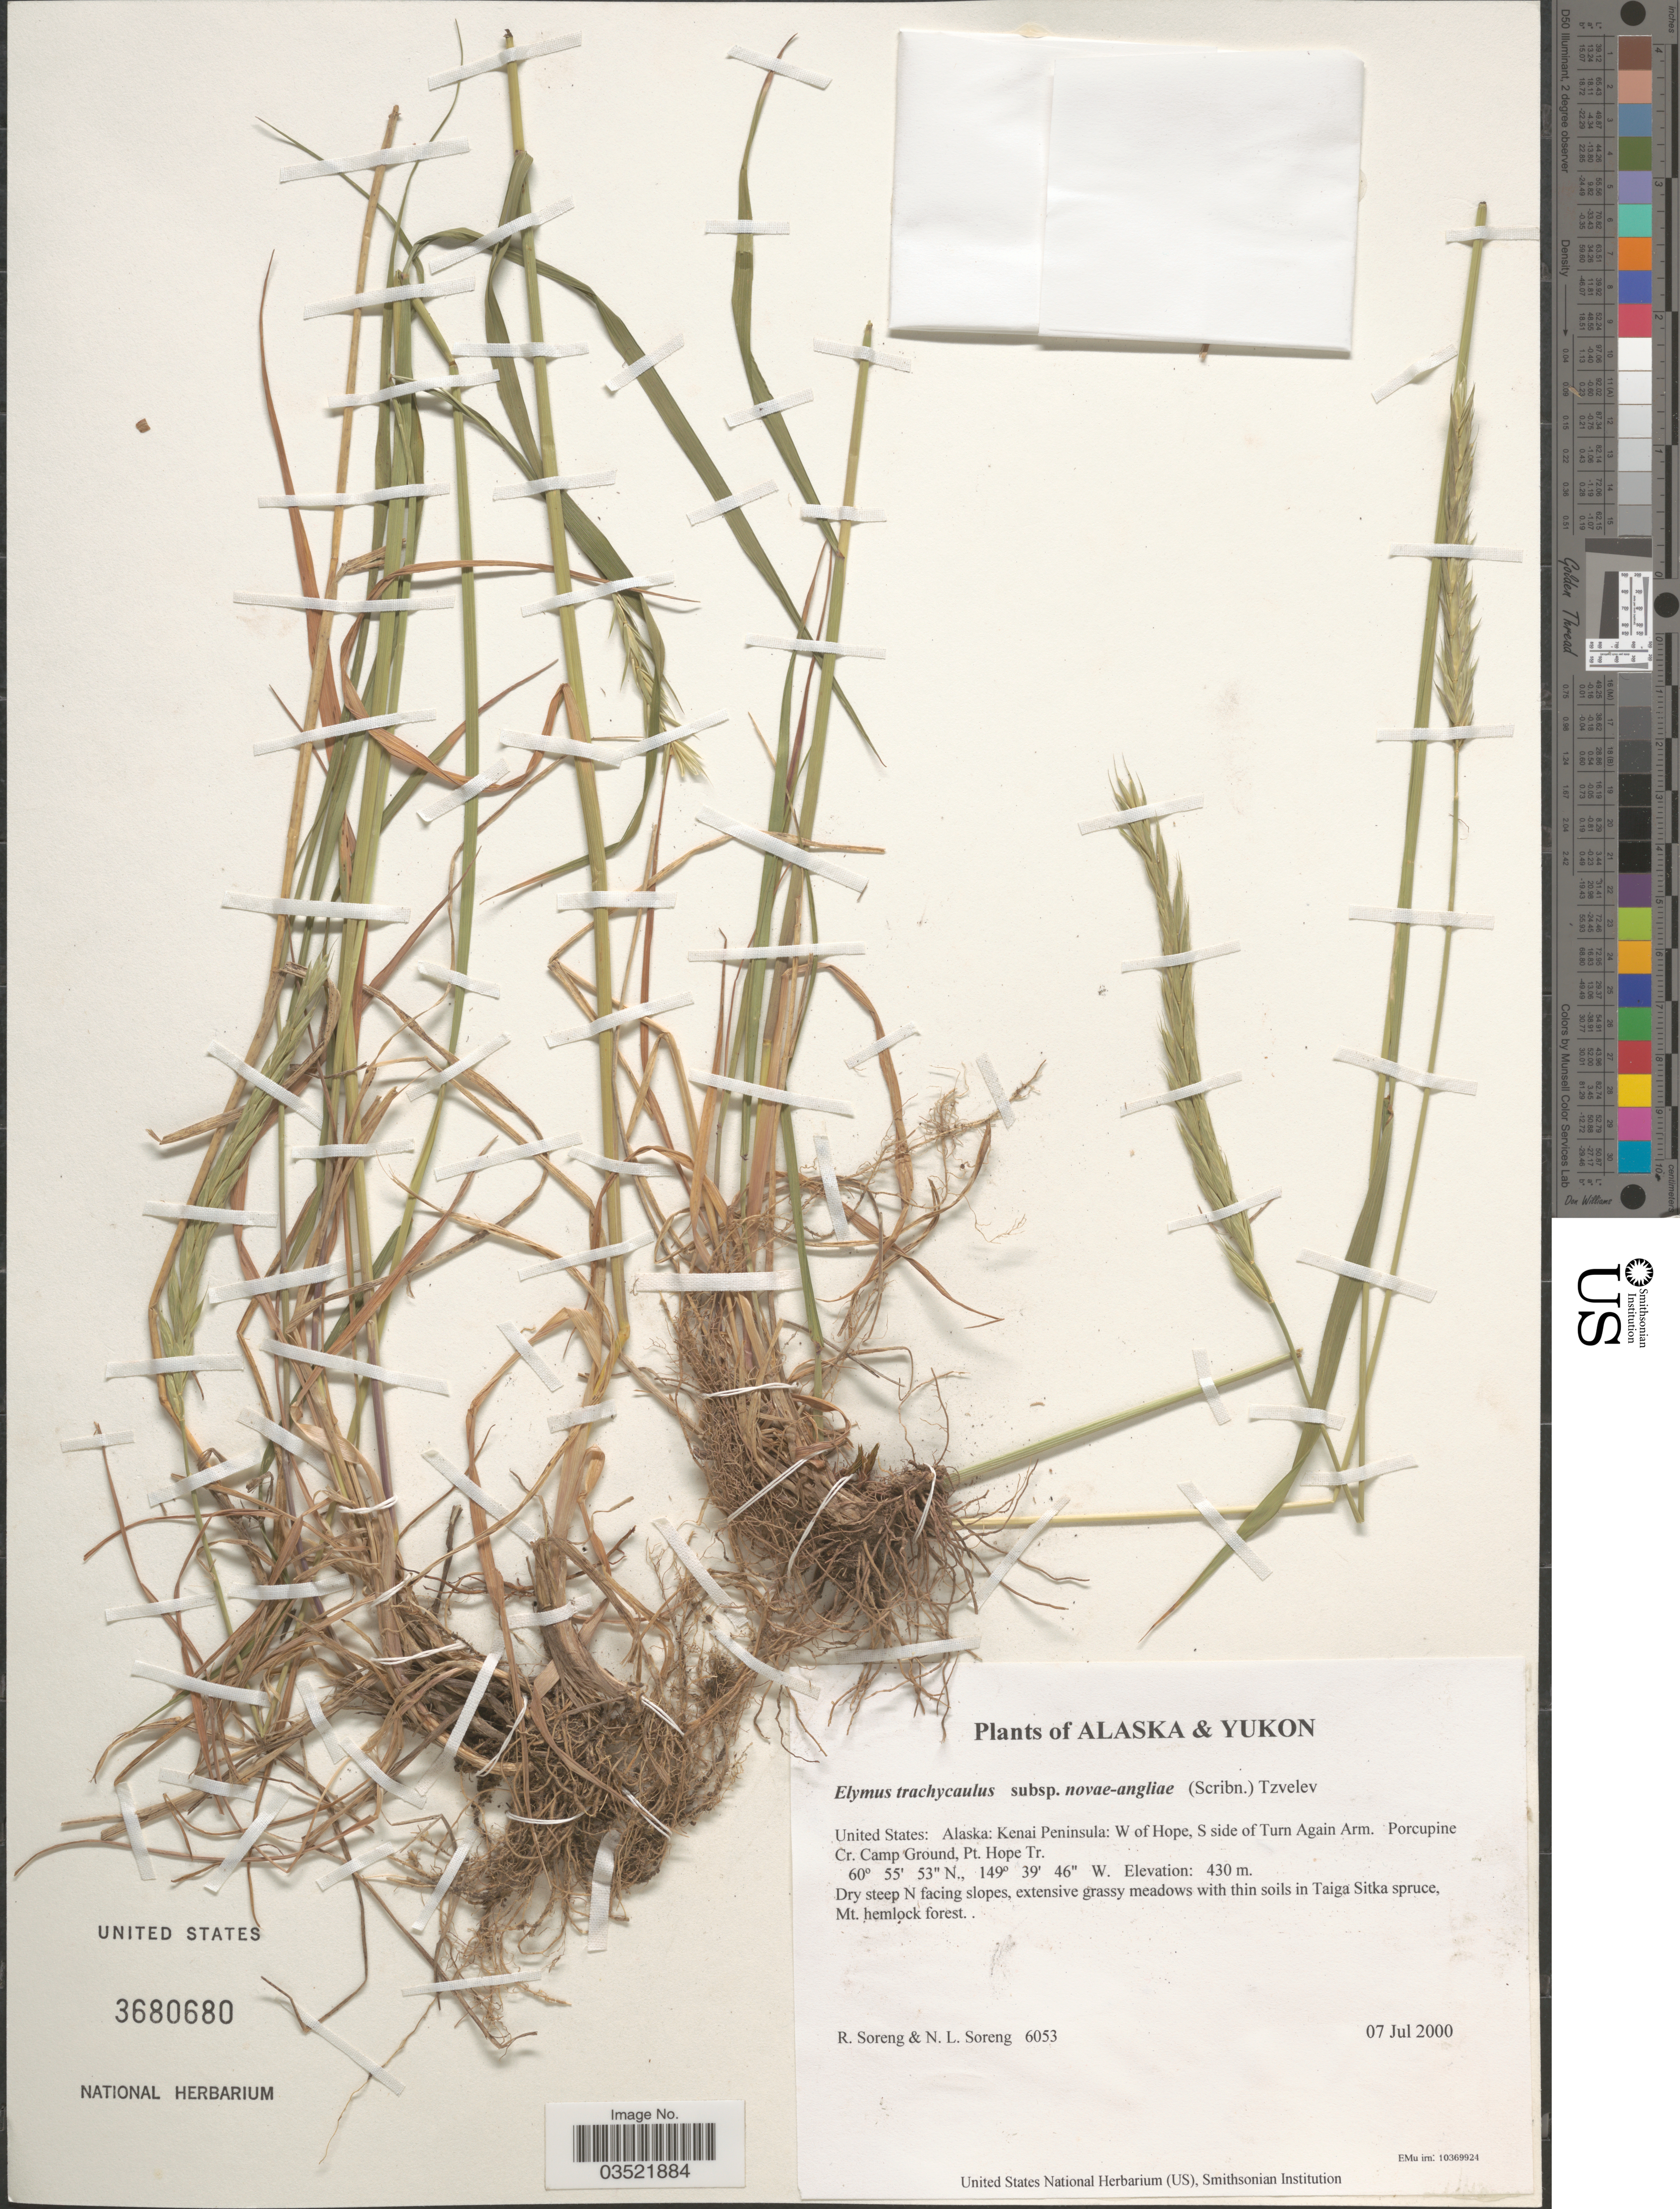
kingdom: Plantae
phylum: Tracheophyta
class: Liliopsida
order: Poales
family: Poaceae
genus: Elymus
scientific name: Elymus trachycaulus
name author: (Link) Gould ex Shinners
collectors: R. J. Soreng & N. L. Soreng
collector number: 6053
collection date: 2000-07-07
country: United States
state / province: Alaska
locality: Kenai Peninsula: W of Hope, S side of Turn Again Arm. Porcupine Cr. Camp Ground, Pt. Hope Tr. Dry steep N facing slopes, extensive grassy meadows with thin soils in Taiga Sitka spruce, Mt. hemlock forest.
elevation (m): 430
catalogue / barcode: US 3680680